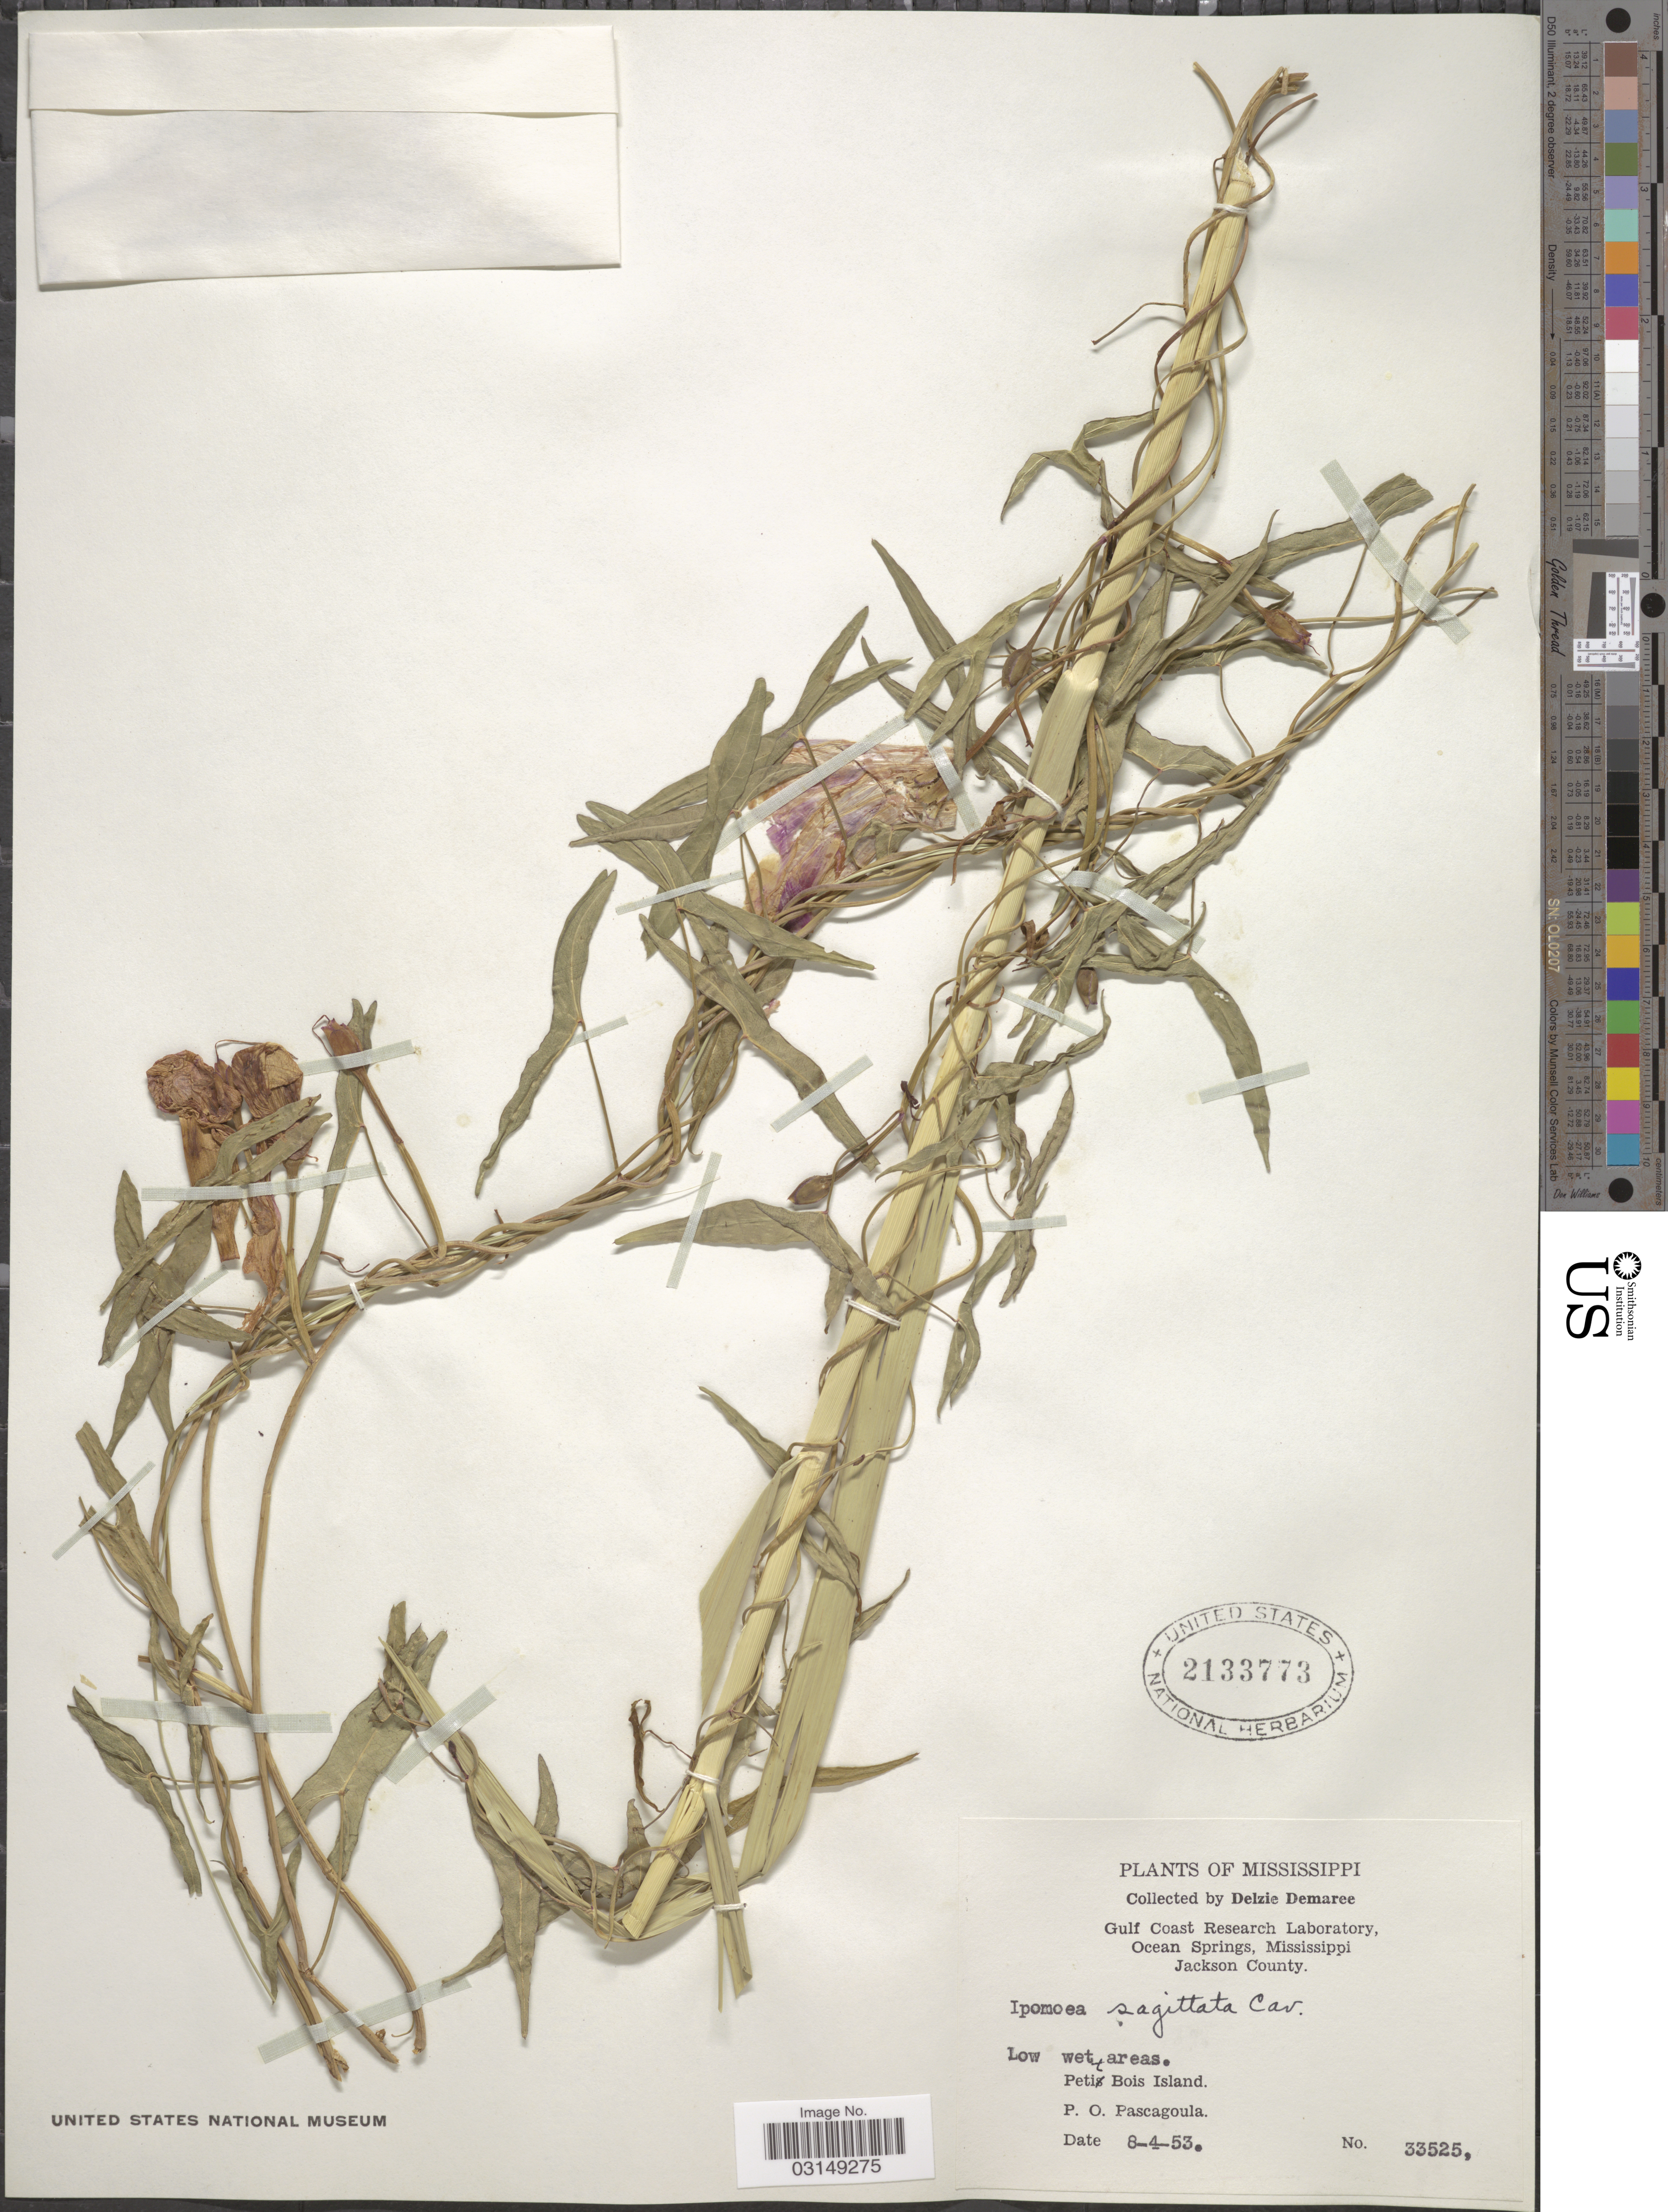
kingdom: Plantae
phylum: Tracheophyta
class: Magnoliopsida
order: Solanales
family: Convolvulaceae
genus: Ipomoea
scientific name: Ipomoea sagittata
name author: Poir.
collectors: D. Demaree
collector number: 33525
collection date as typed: Transcribed d/m/y: 4/8/53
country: United States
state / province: Mississippi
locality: Petit Bois Island. P. O. Pascagoula.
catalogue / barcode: US 2133773